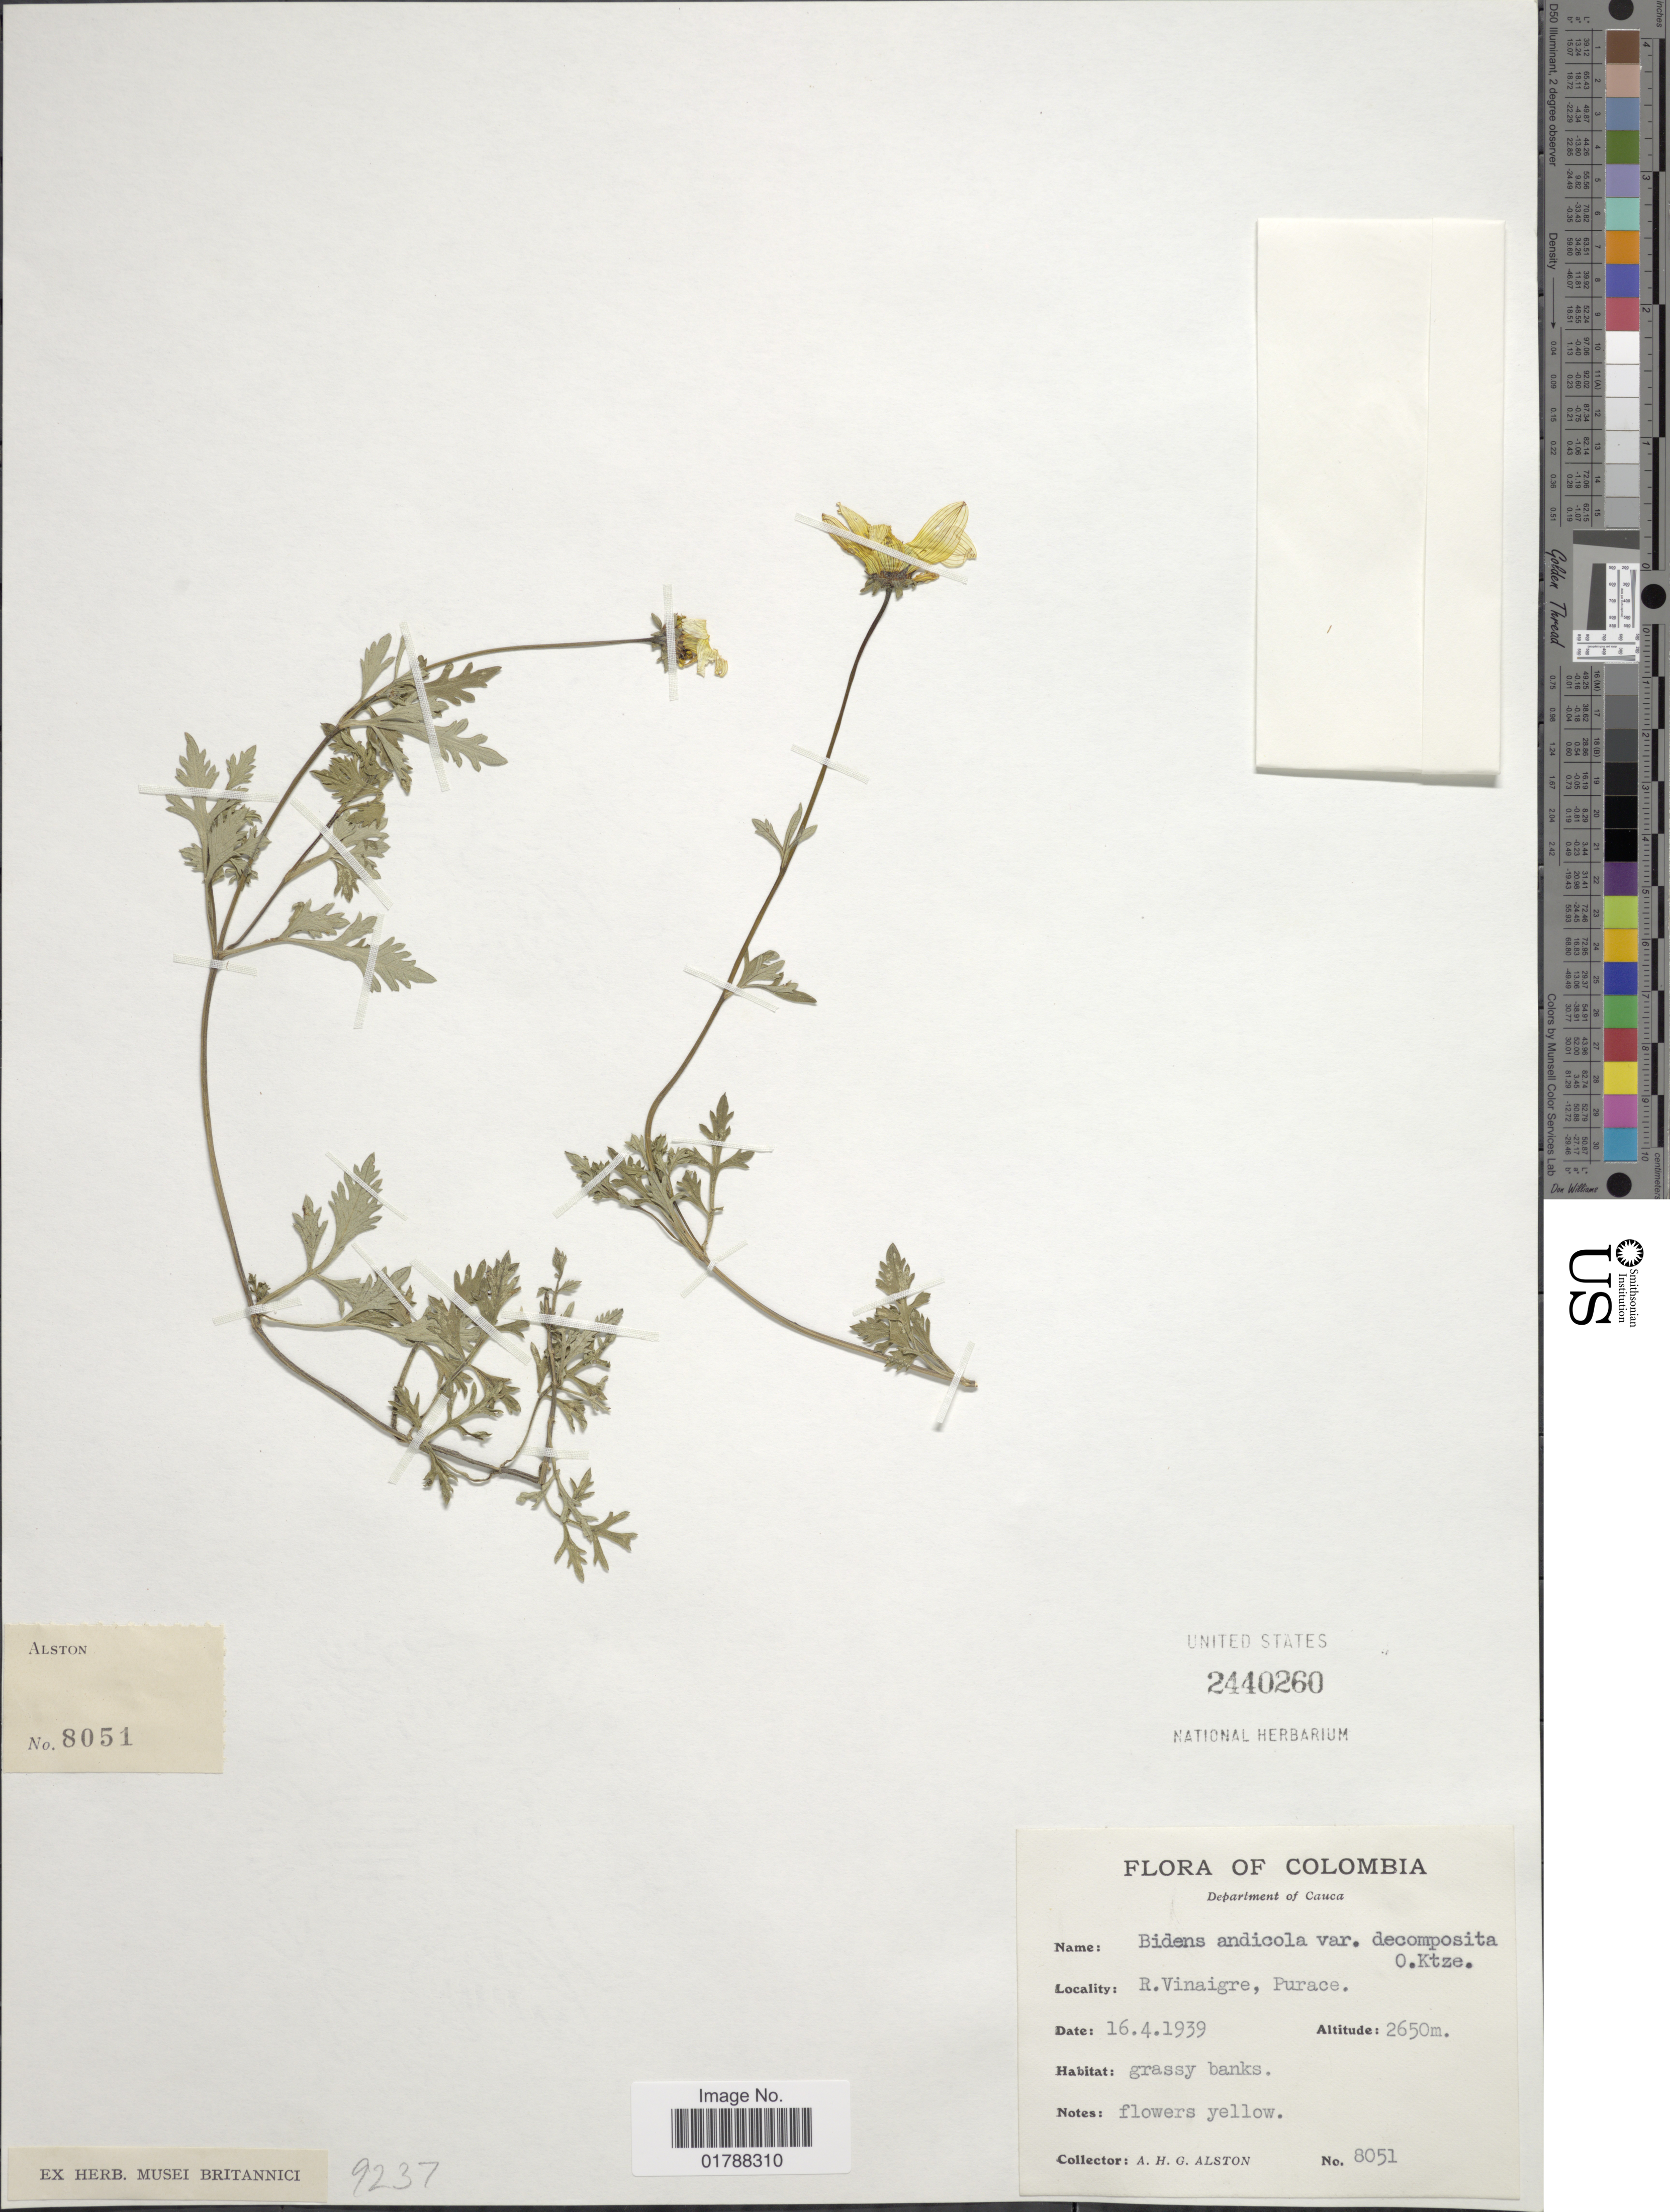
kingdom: Plantae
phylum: Tracheophyta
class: Magnoliopsida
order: Asterales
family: Asteraceae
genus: Bidens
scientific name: Bidens andicola var. decomposita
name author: Kuntze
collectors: A. H. Alston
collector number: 8051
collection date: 1939-04-16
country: Colombia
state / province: Cauca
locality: R. Vinaigre, Purace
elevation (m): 2650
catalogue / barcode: US 2440260